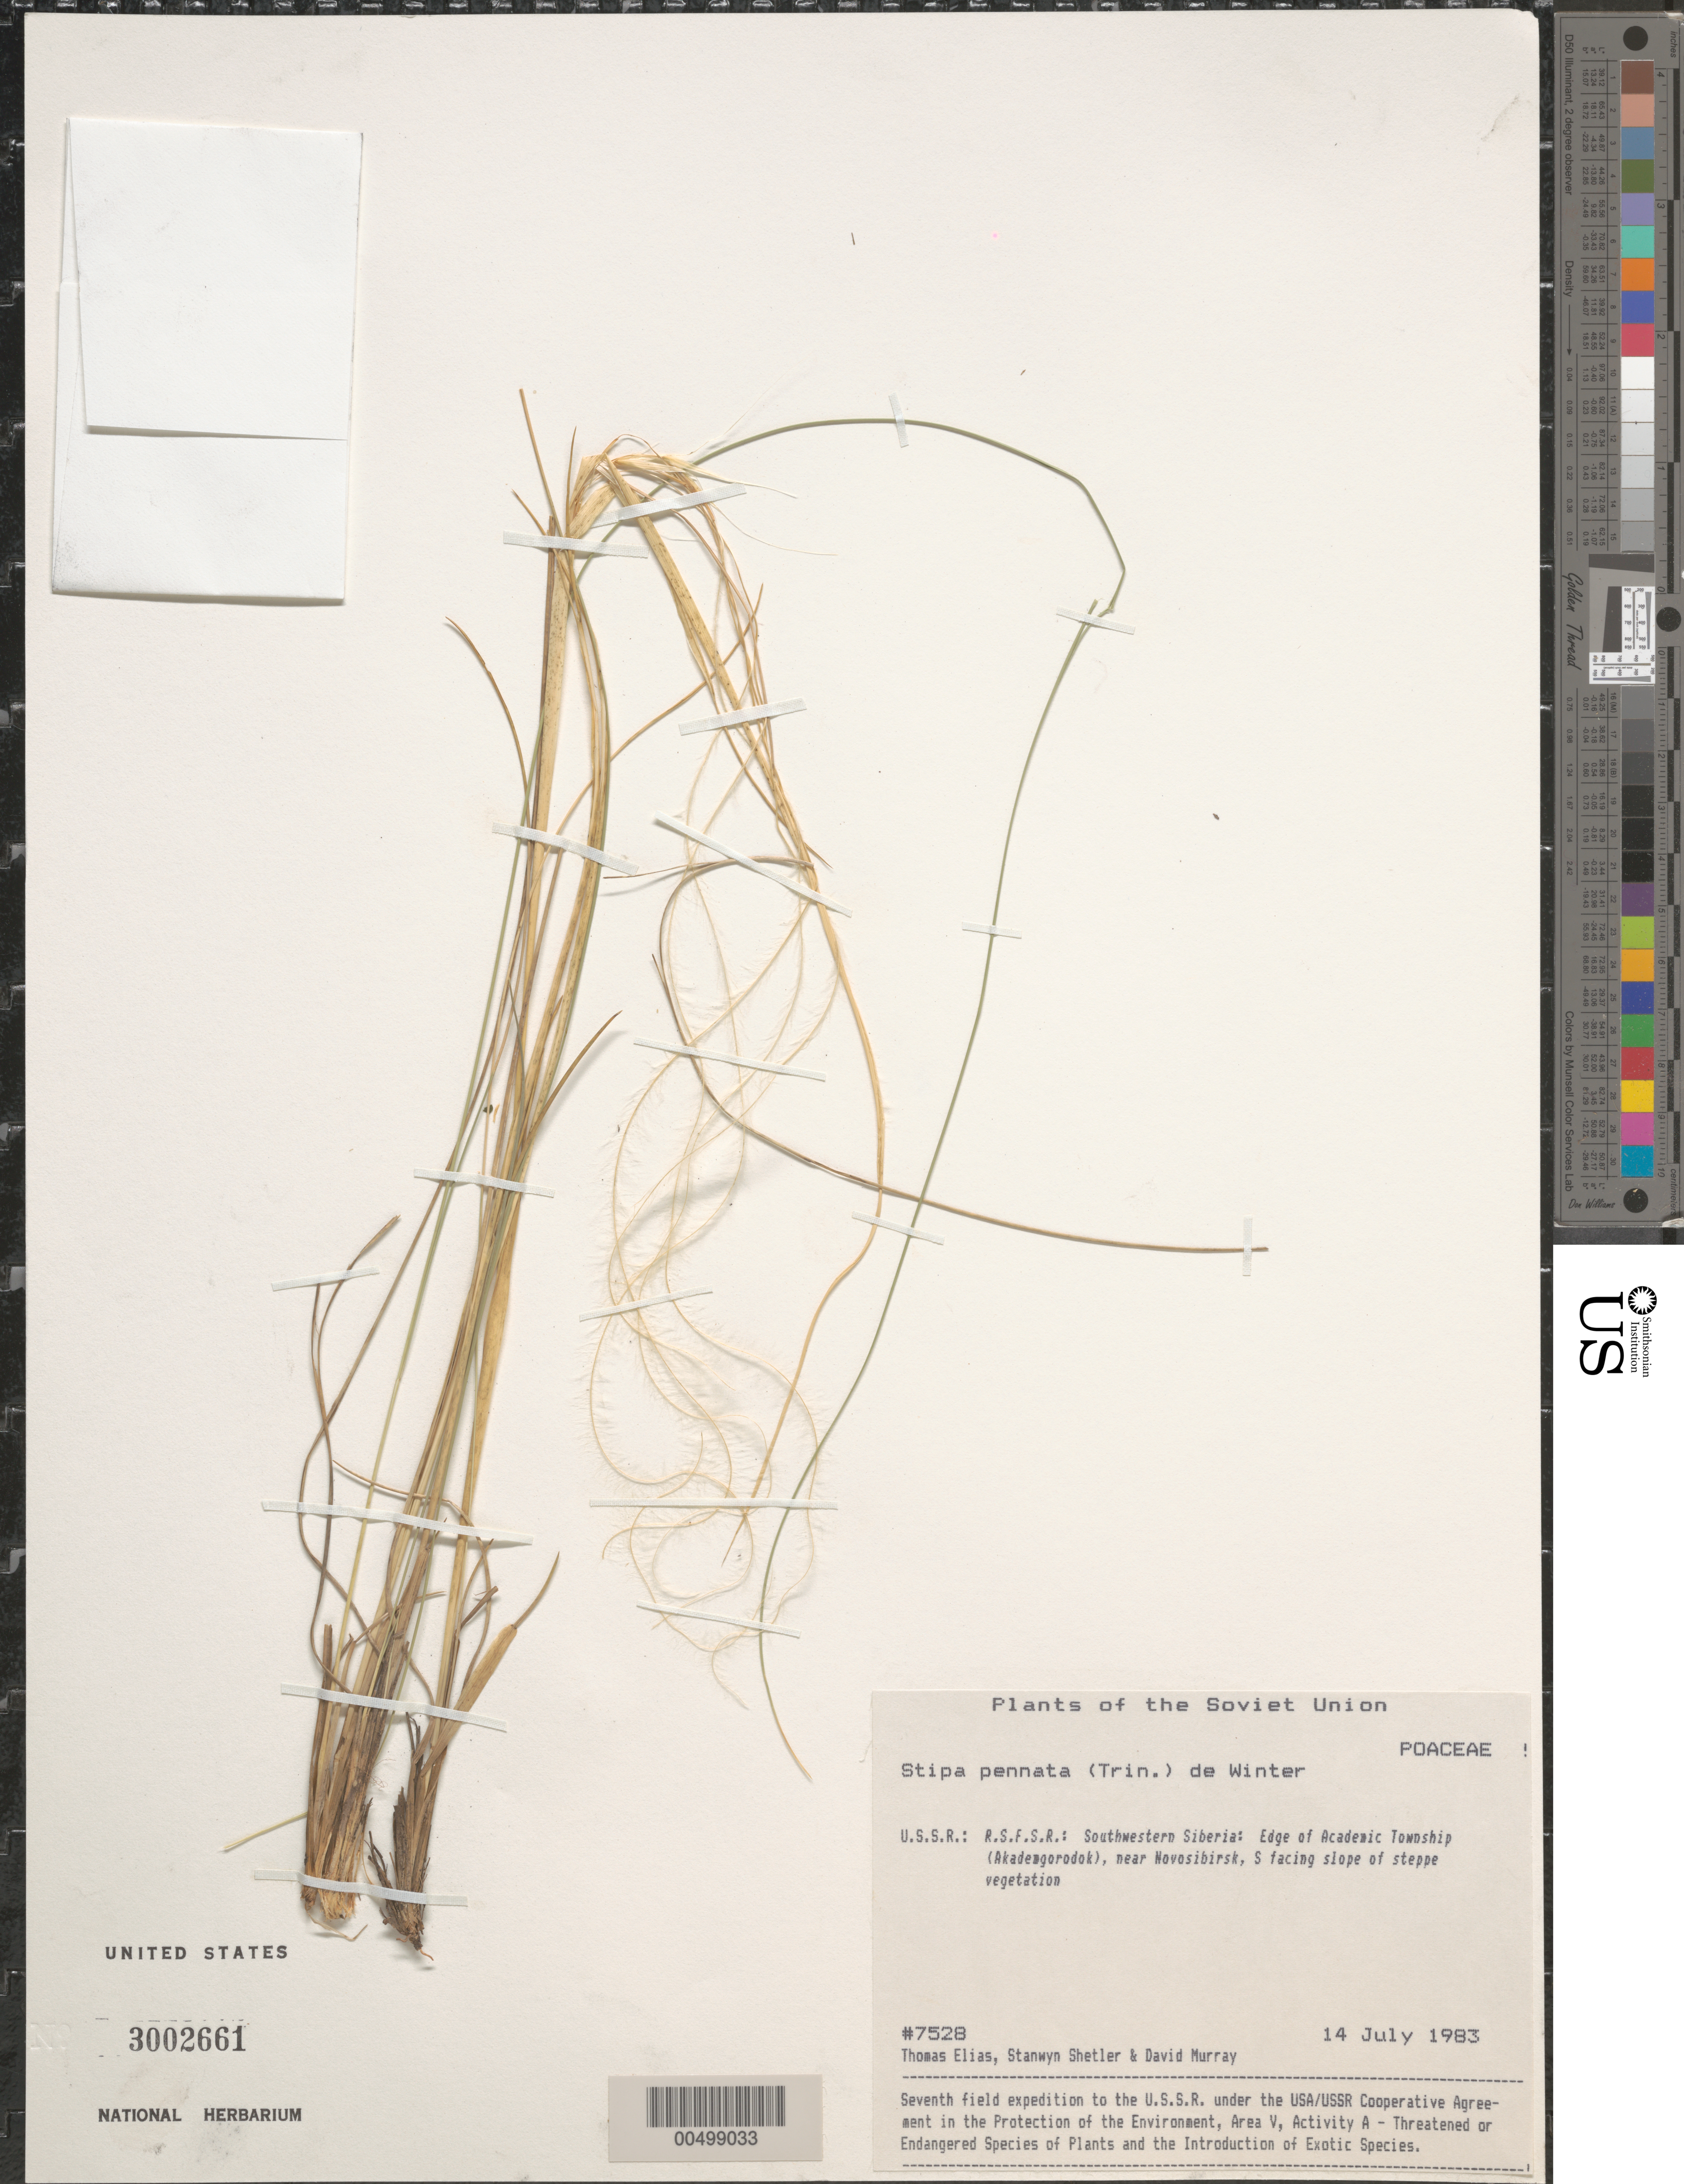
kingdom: Plantae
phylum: Tracheophyta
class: Liliopsida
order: Poales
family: Poaceae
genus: Stipa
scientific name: Stipa pennata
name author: L.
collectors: T. Elias, S. Shetler & D. F. Murray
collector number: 7528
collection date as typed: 14 Jul 1983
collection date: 1983-07-14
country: Russian Federation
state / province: Novosibirsk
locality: edge of Academic Township (Akademgorodok), near Novosibirsk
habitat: S-facing slope of steppe vegetation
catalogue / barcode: US 3002661